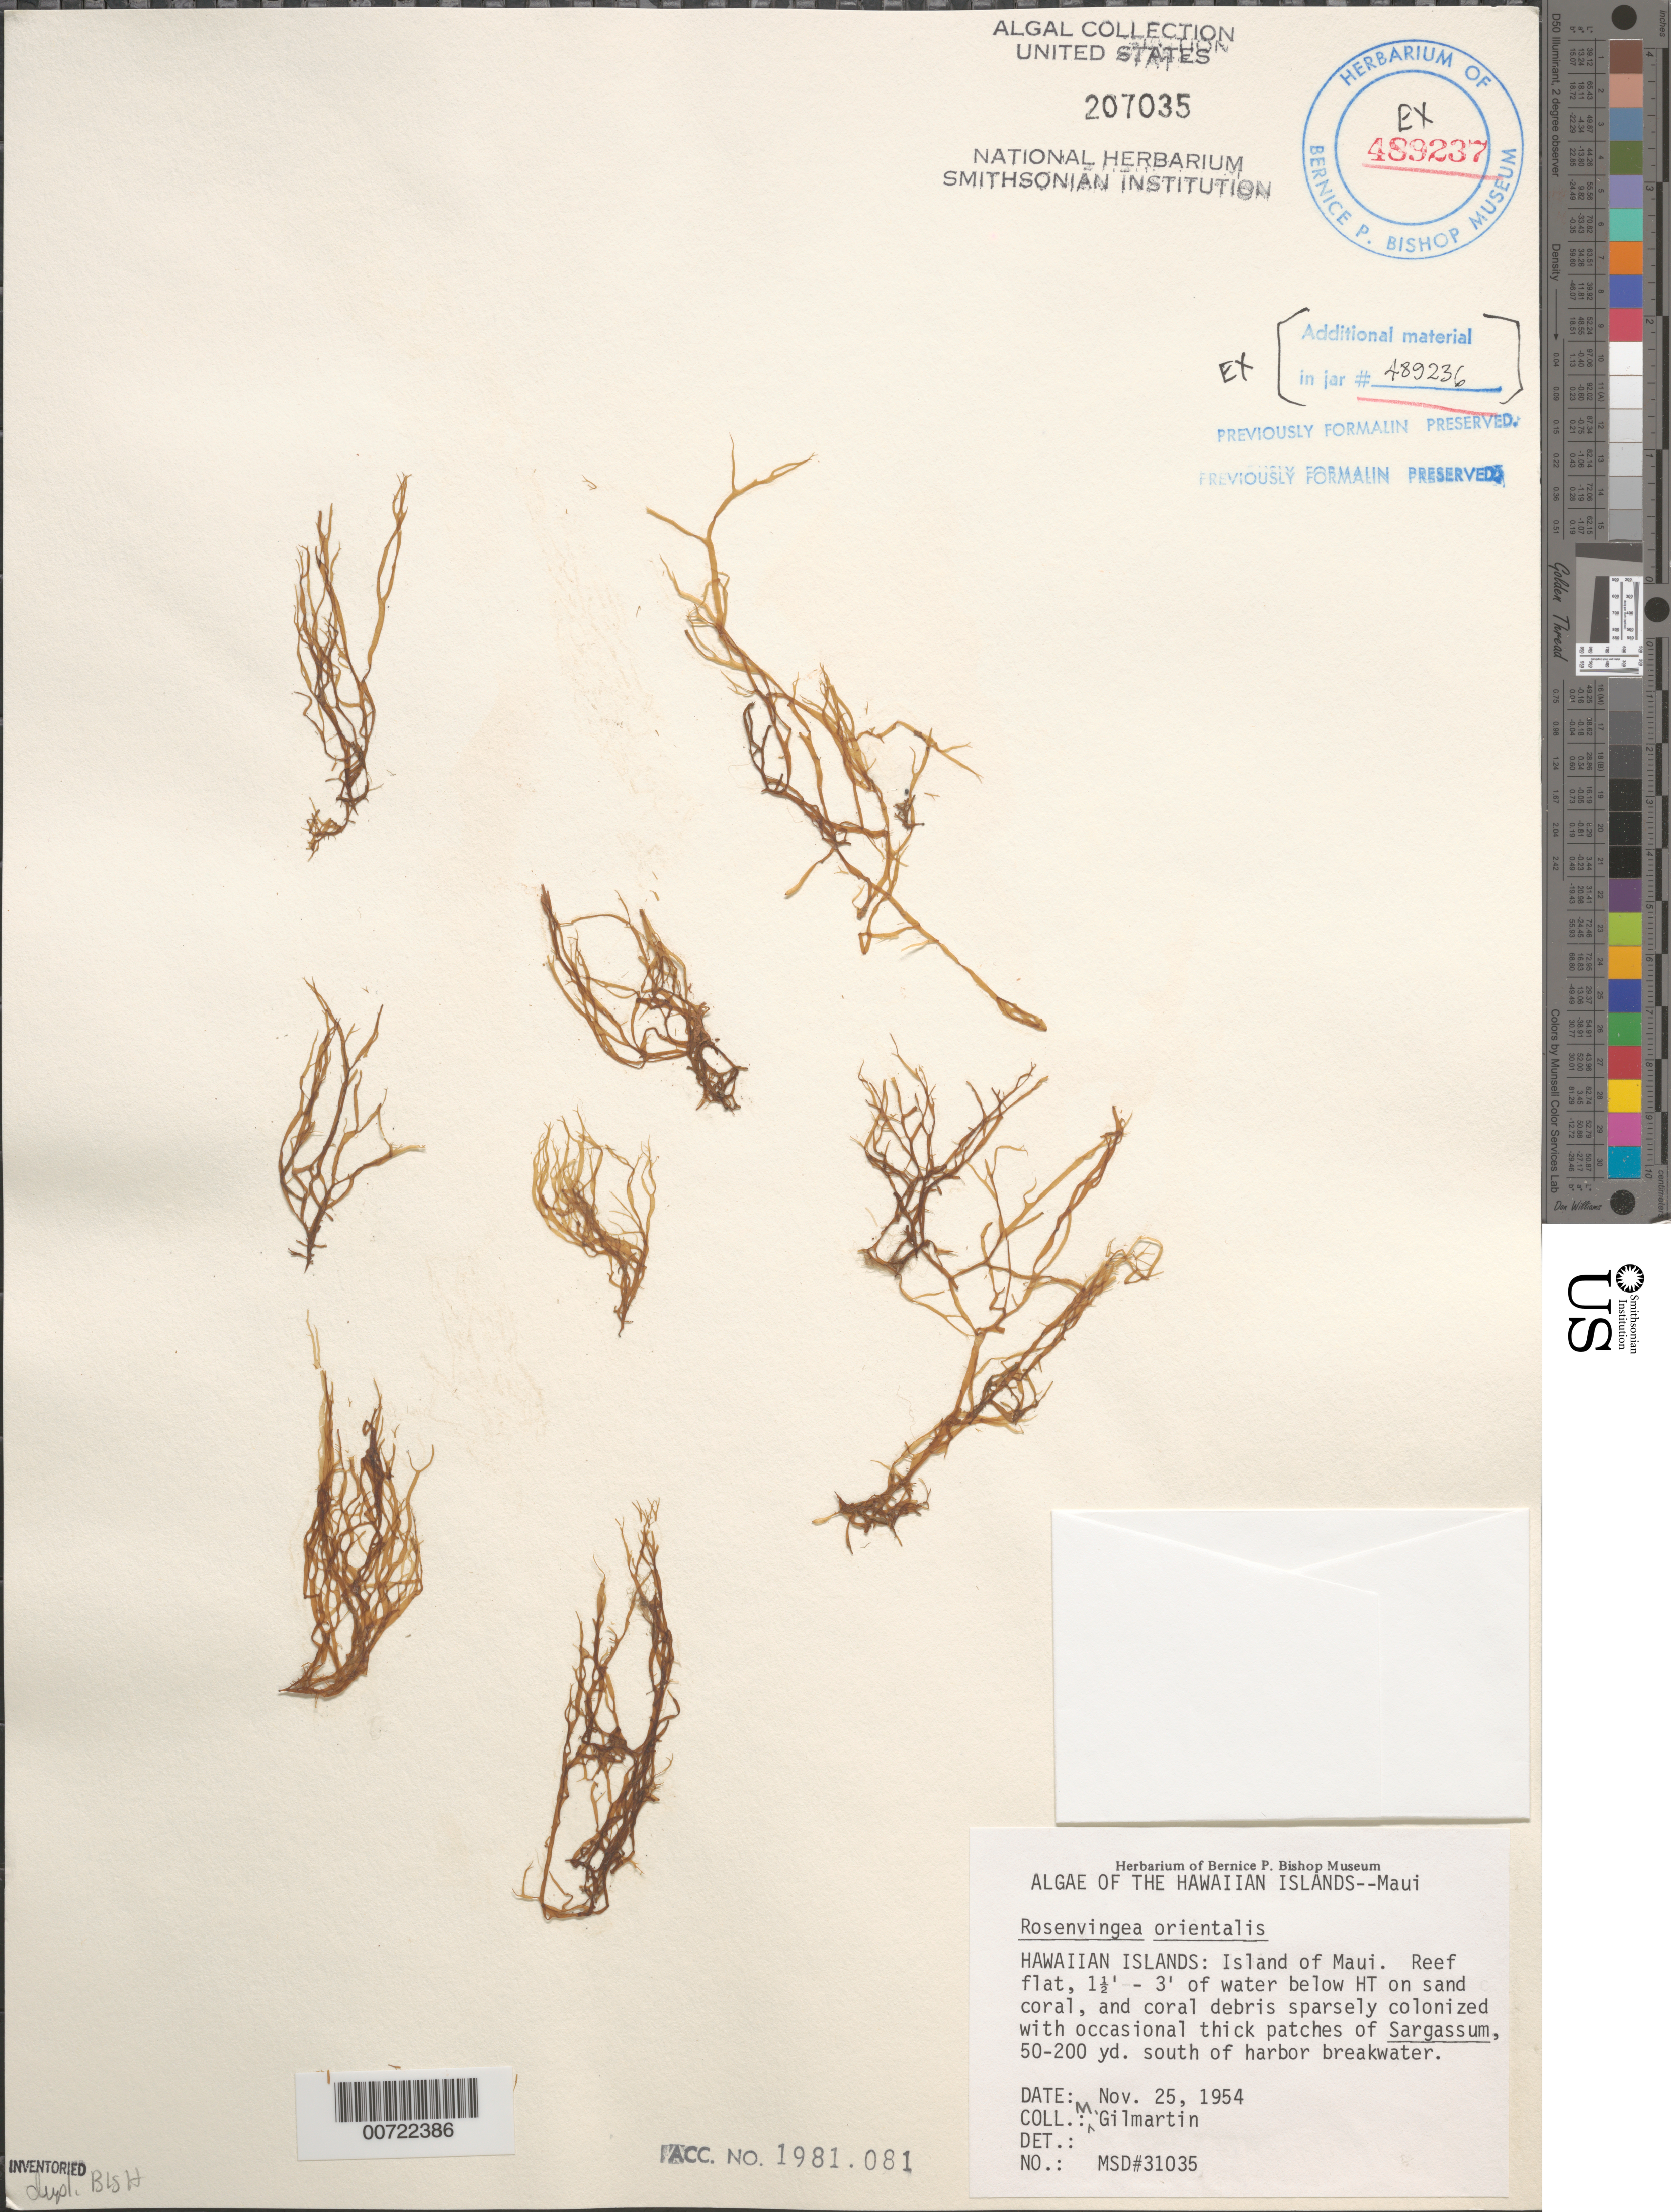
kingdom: Chromista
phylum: Ochrophyta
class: Phaeophyceae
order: Scytosiphonales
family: Scytosiphonaceae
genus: Rosenvingea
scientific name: Rosenvingea orientalis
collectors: M. Gilmartin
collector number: MSD 31035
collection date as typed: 25 Nov 1954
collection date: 1954-11-25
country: United States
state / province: Hawaii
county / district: Maui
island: Maui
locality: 50-200 yards south of harbor breakwater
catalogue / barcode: US 207035